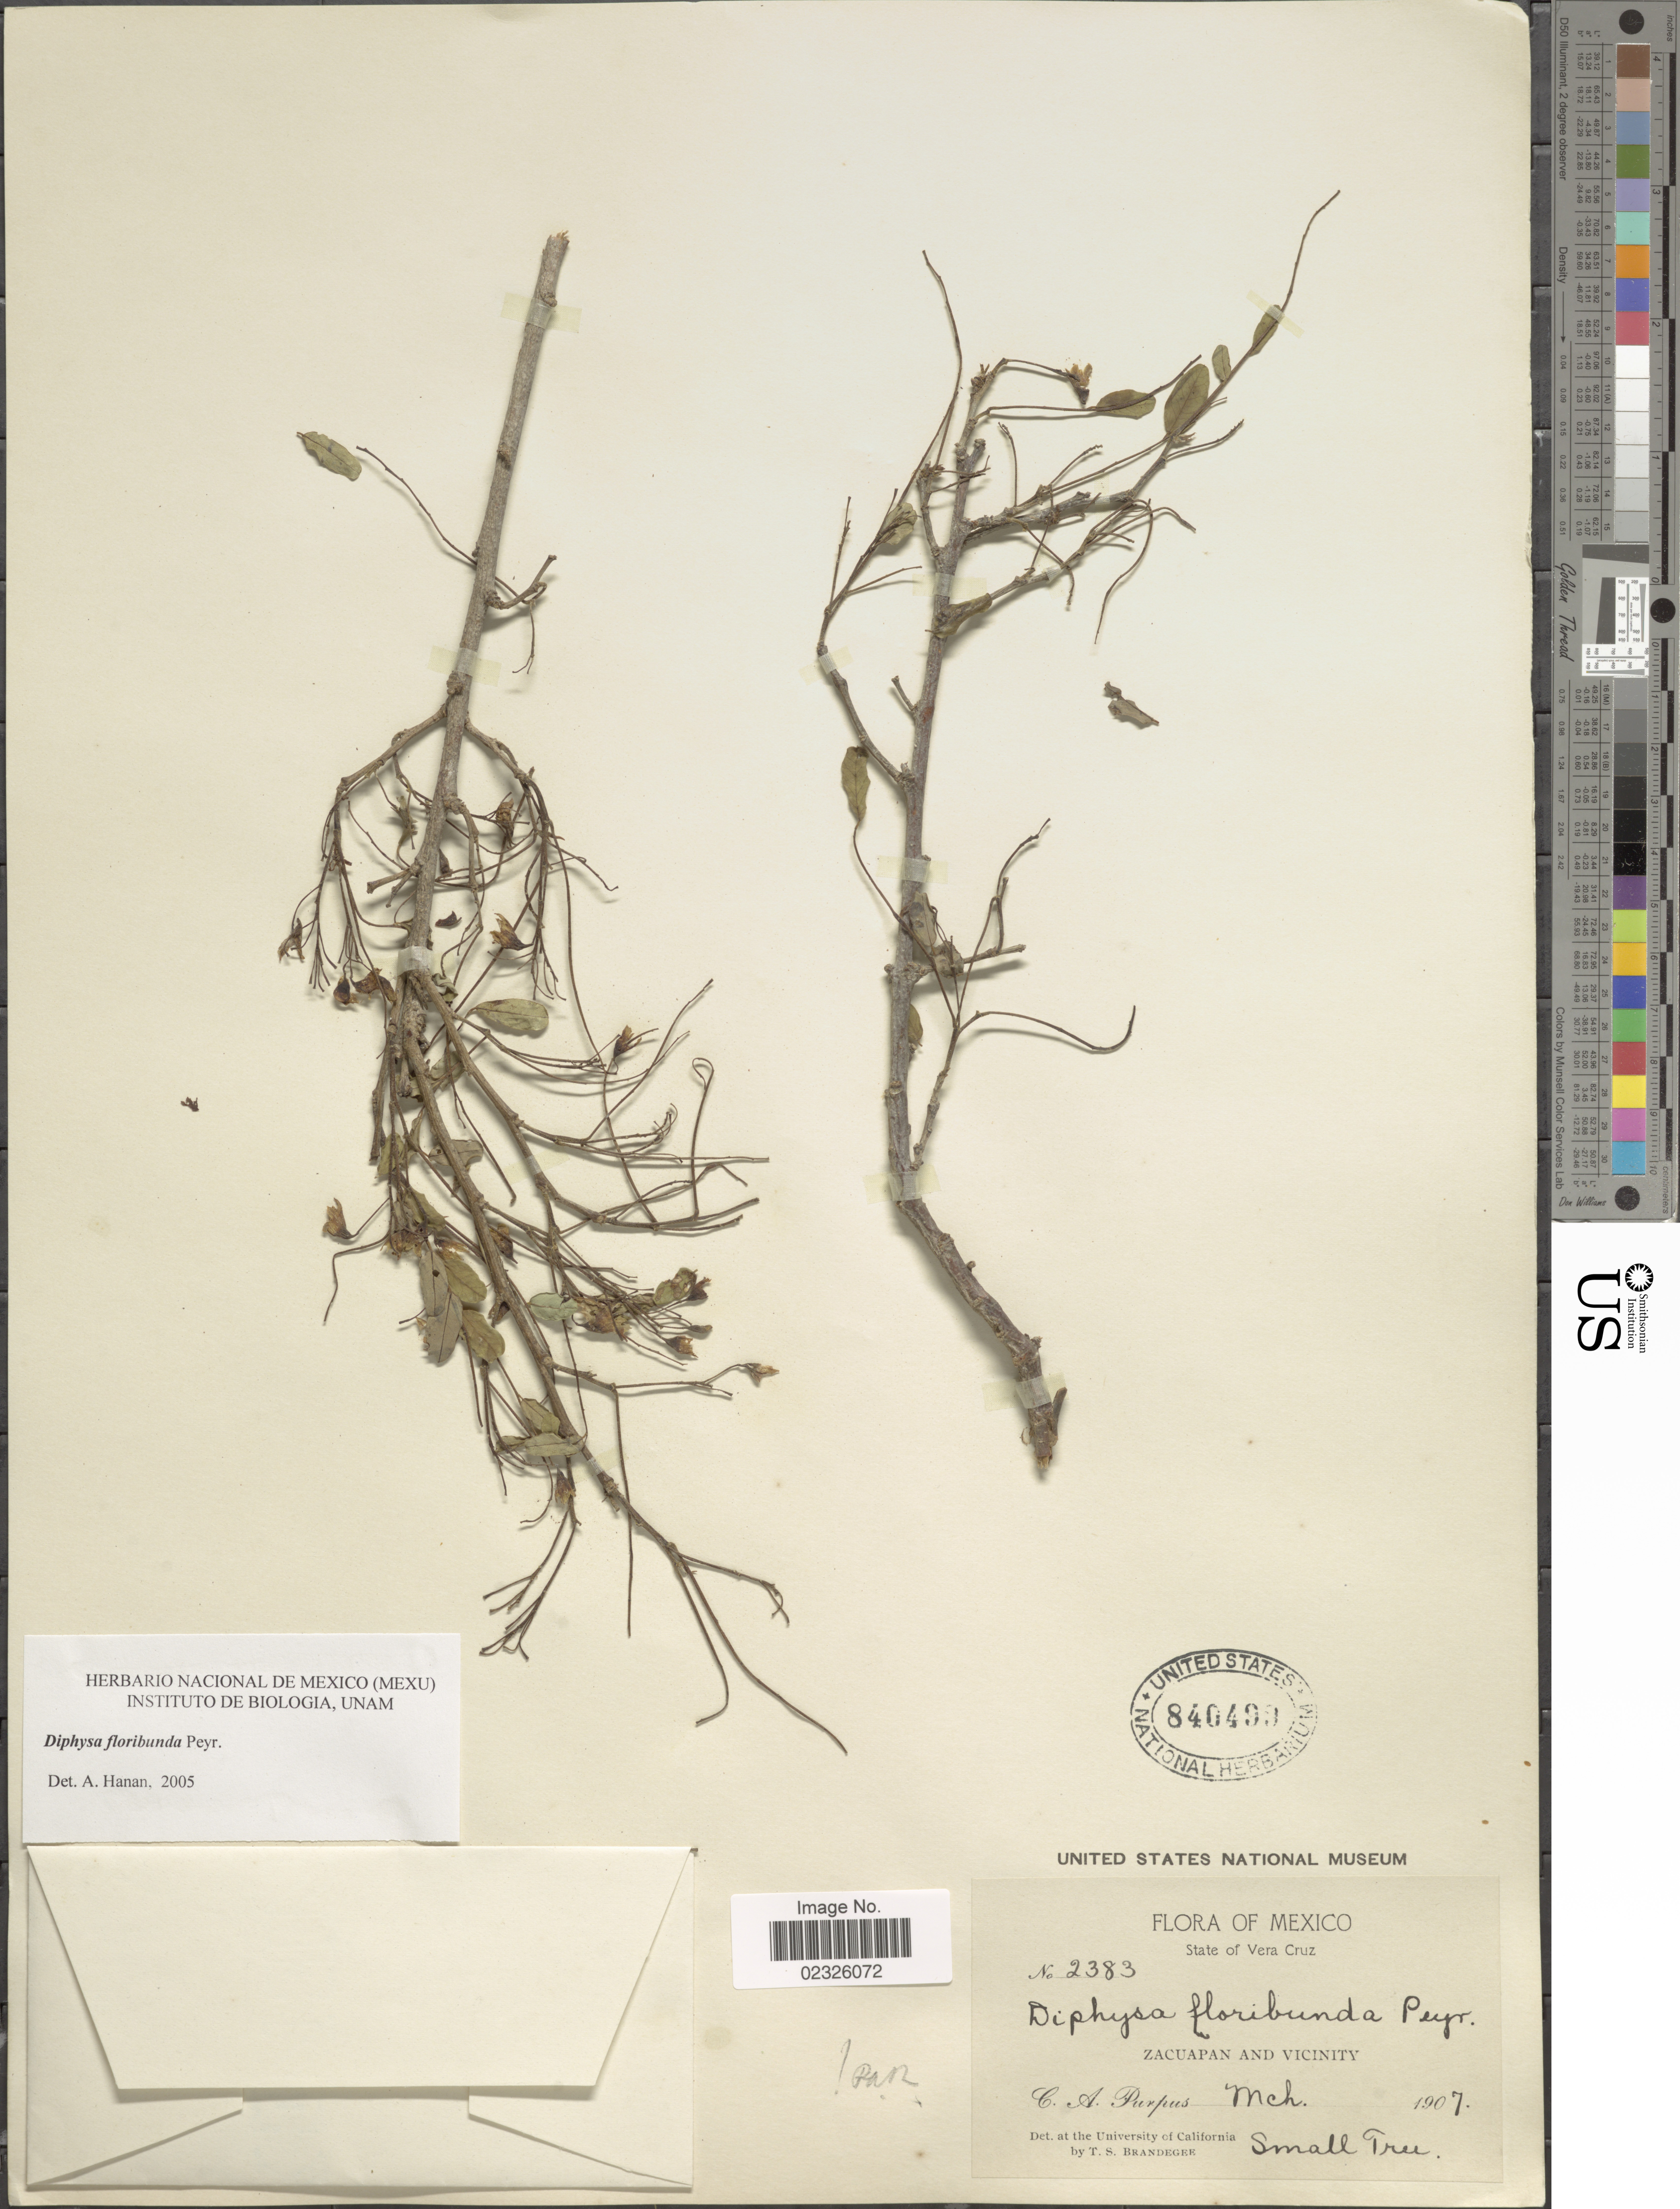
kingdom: Plantae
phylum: Tracheophyta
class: Magnoliopsida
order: Fabales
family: Fabaceae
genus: Diphysa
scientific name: Diphysa floribunda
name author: Peyr.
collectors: C. A. Purpus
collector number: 2383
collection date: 1907-03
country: Mexico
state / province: Veracruz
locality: State of Vera Cruz, Zacuapan and Vicinity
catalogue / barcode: US 840499